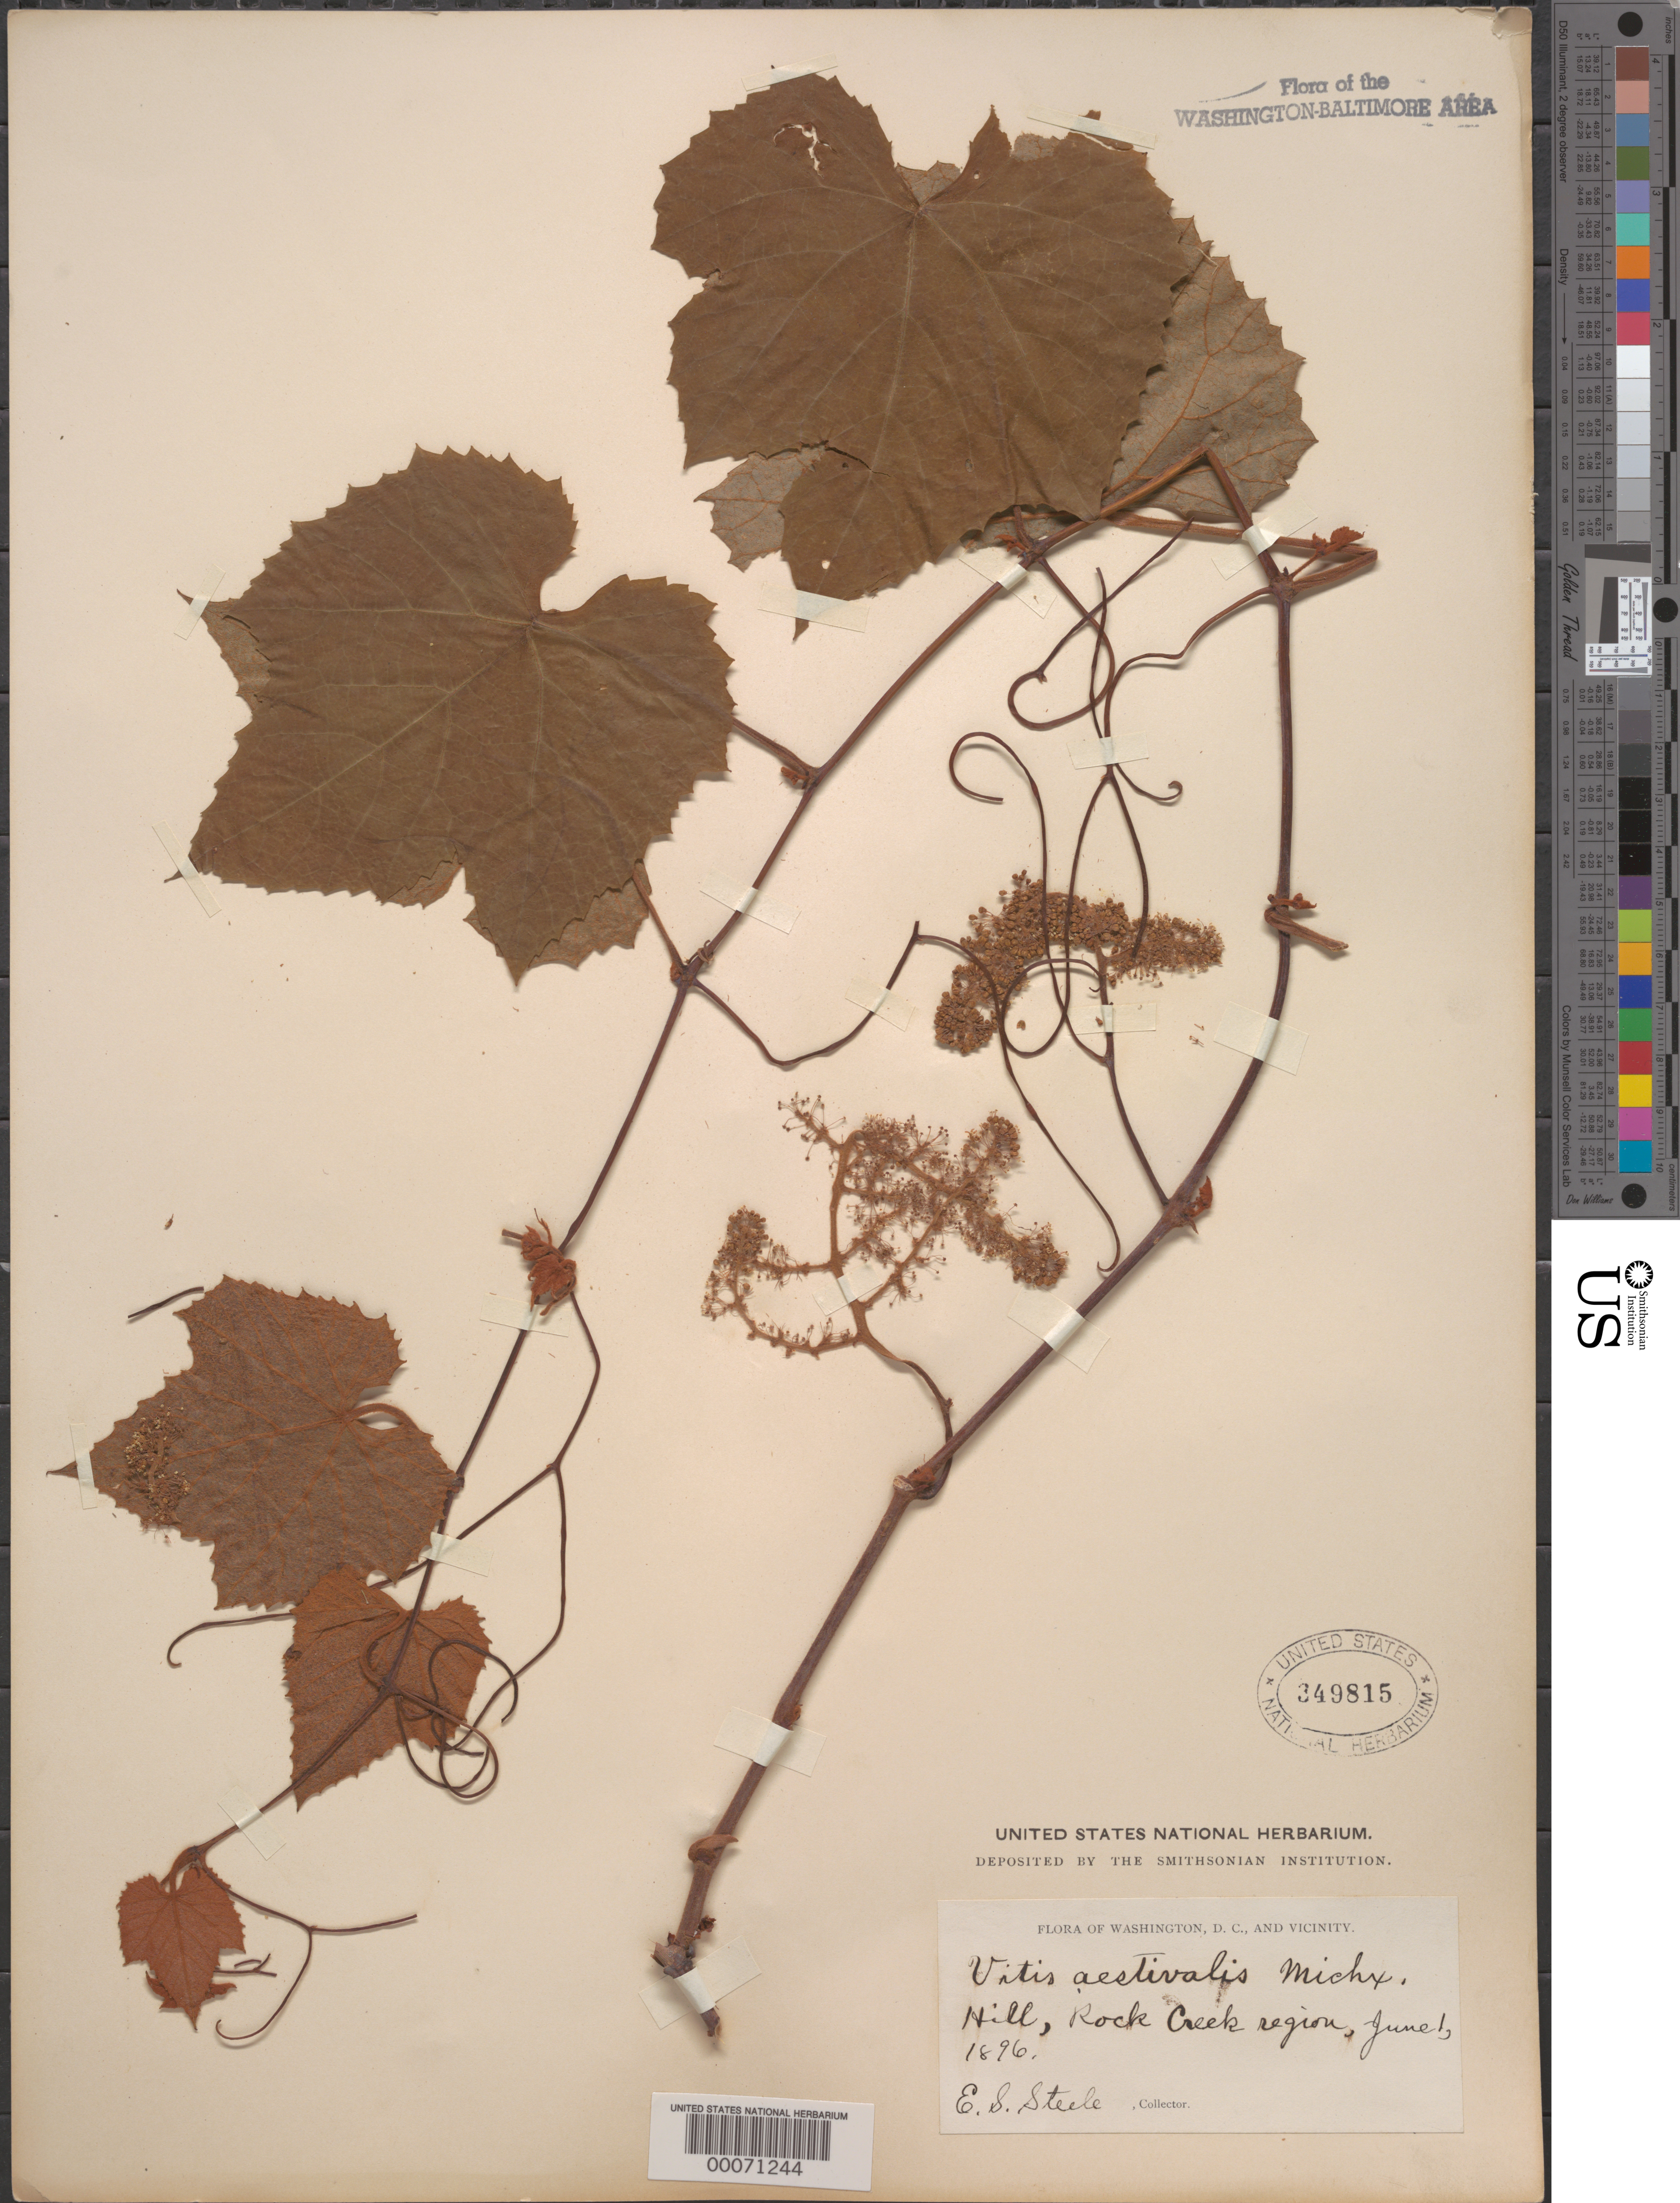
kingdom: Plantae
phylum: Tracheophyta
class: Magnoliopsida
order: Vitales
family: Vitaceae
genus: Vitis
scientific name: Vitis aestivalis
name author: Michx.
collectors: E. Steele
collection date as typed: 01 Jun 1896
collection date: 1896-06-01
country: United States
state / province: District of Columbia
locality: Rock Creek region Rock Creek Park and vicinity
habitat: Hill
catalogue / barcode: US 349815